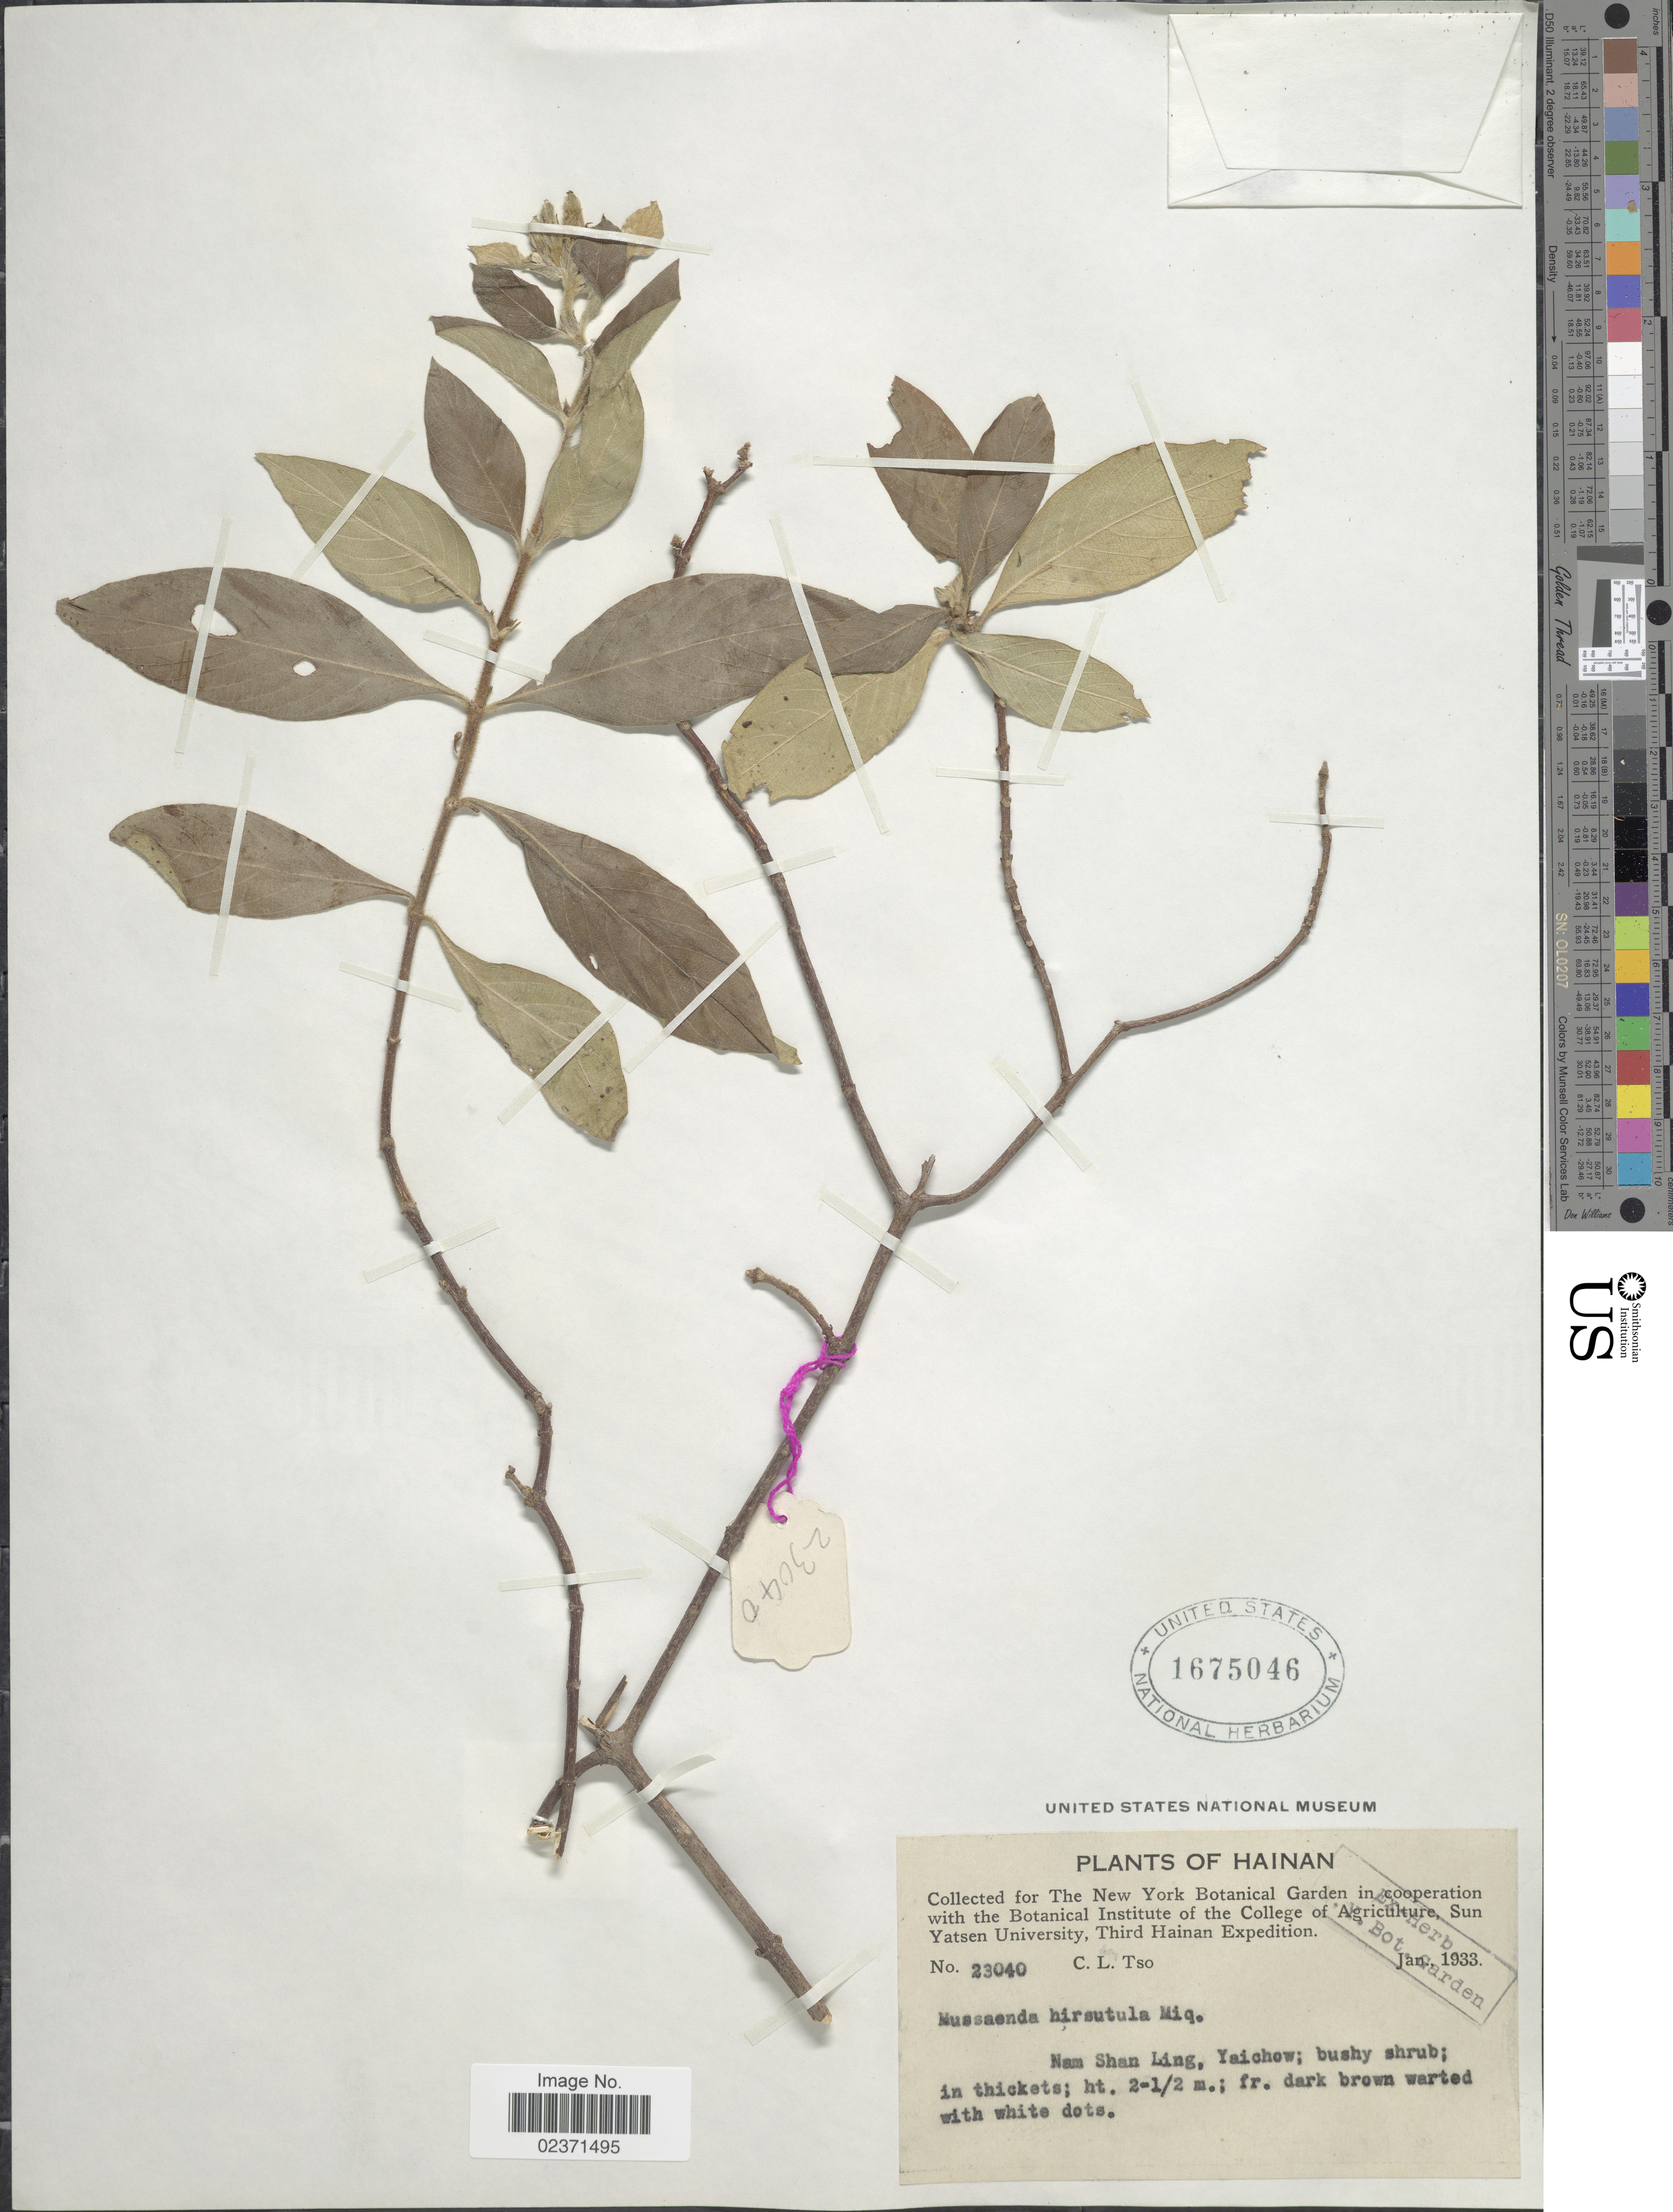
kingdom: Plantae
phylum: Tracheophyta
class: Magnoliopsida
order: Gentianales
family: Rubiaceae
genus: Mussaenda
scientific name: Mussaenda hirsutula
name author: Miq.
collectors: C. Tso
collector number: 23040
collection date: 1933-01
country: China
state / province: Hainan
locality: Nam Shan Ling, Yaichow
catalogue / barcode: US 1675046